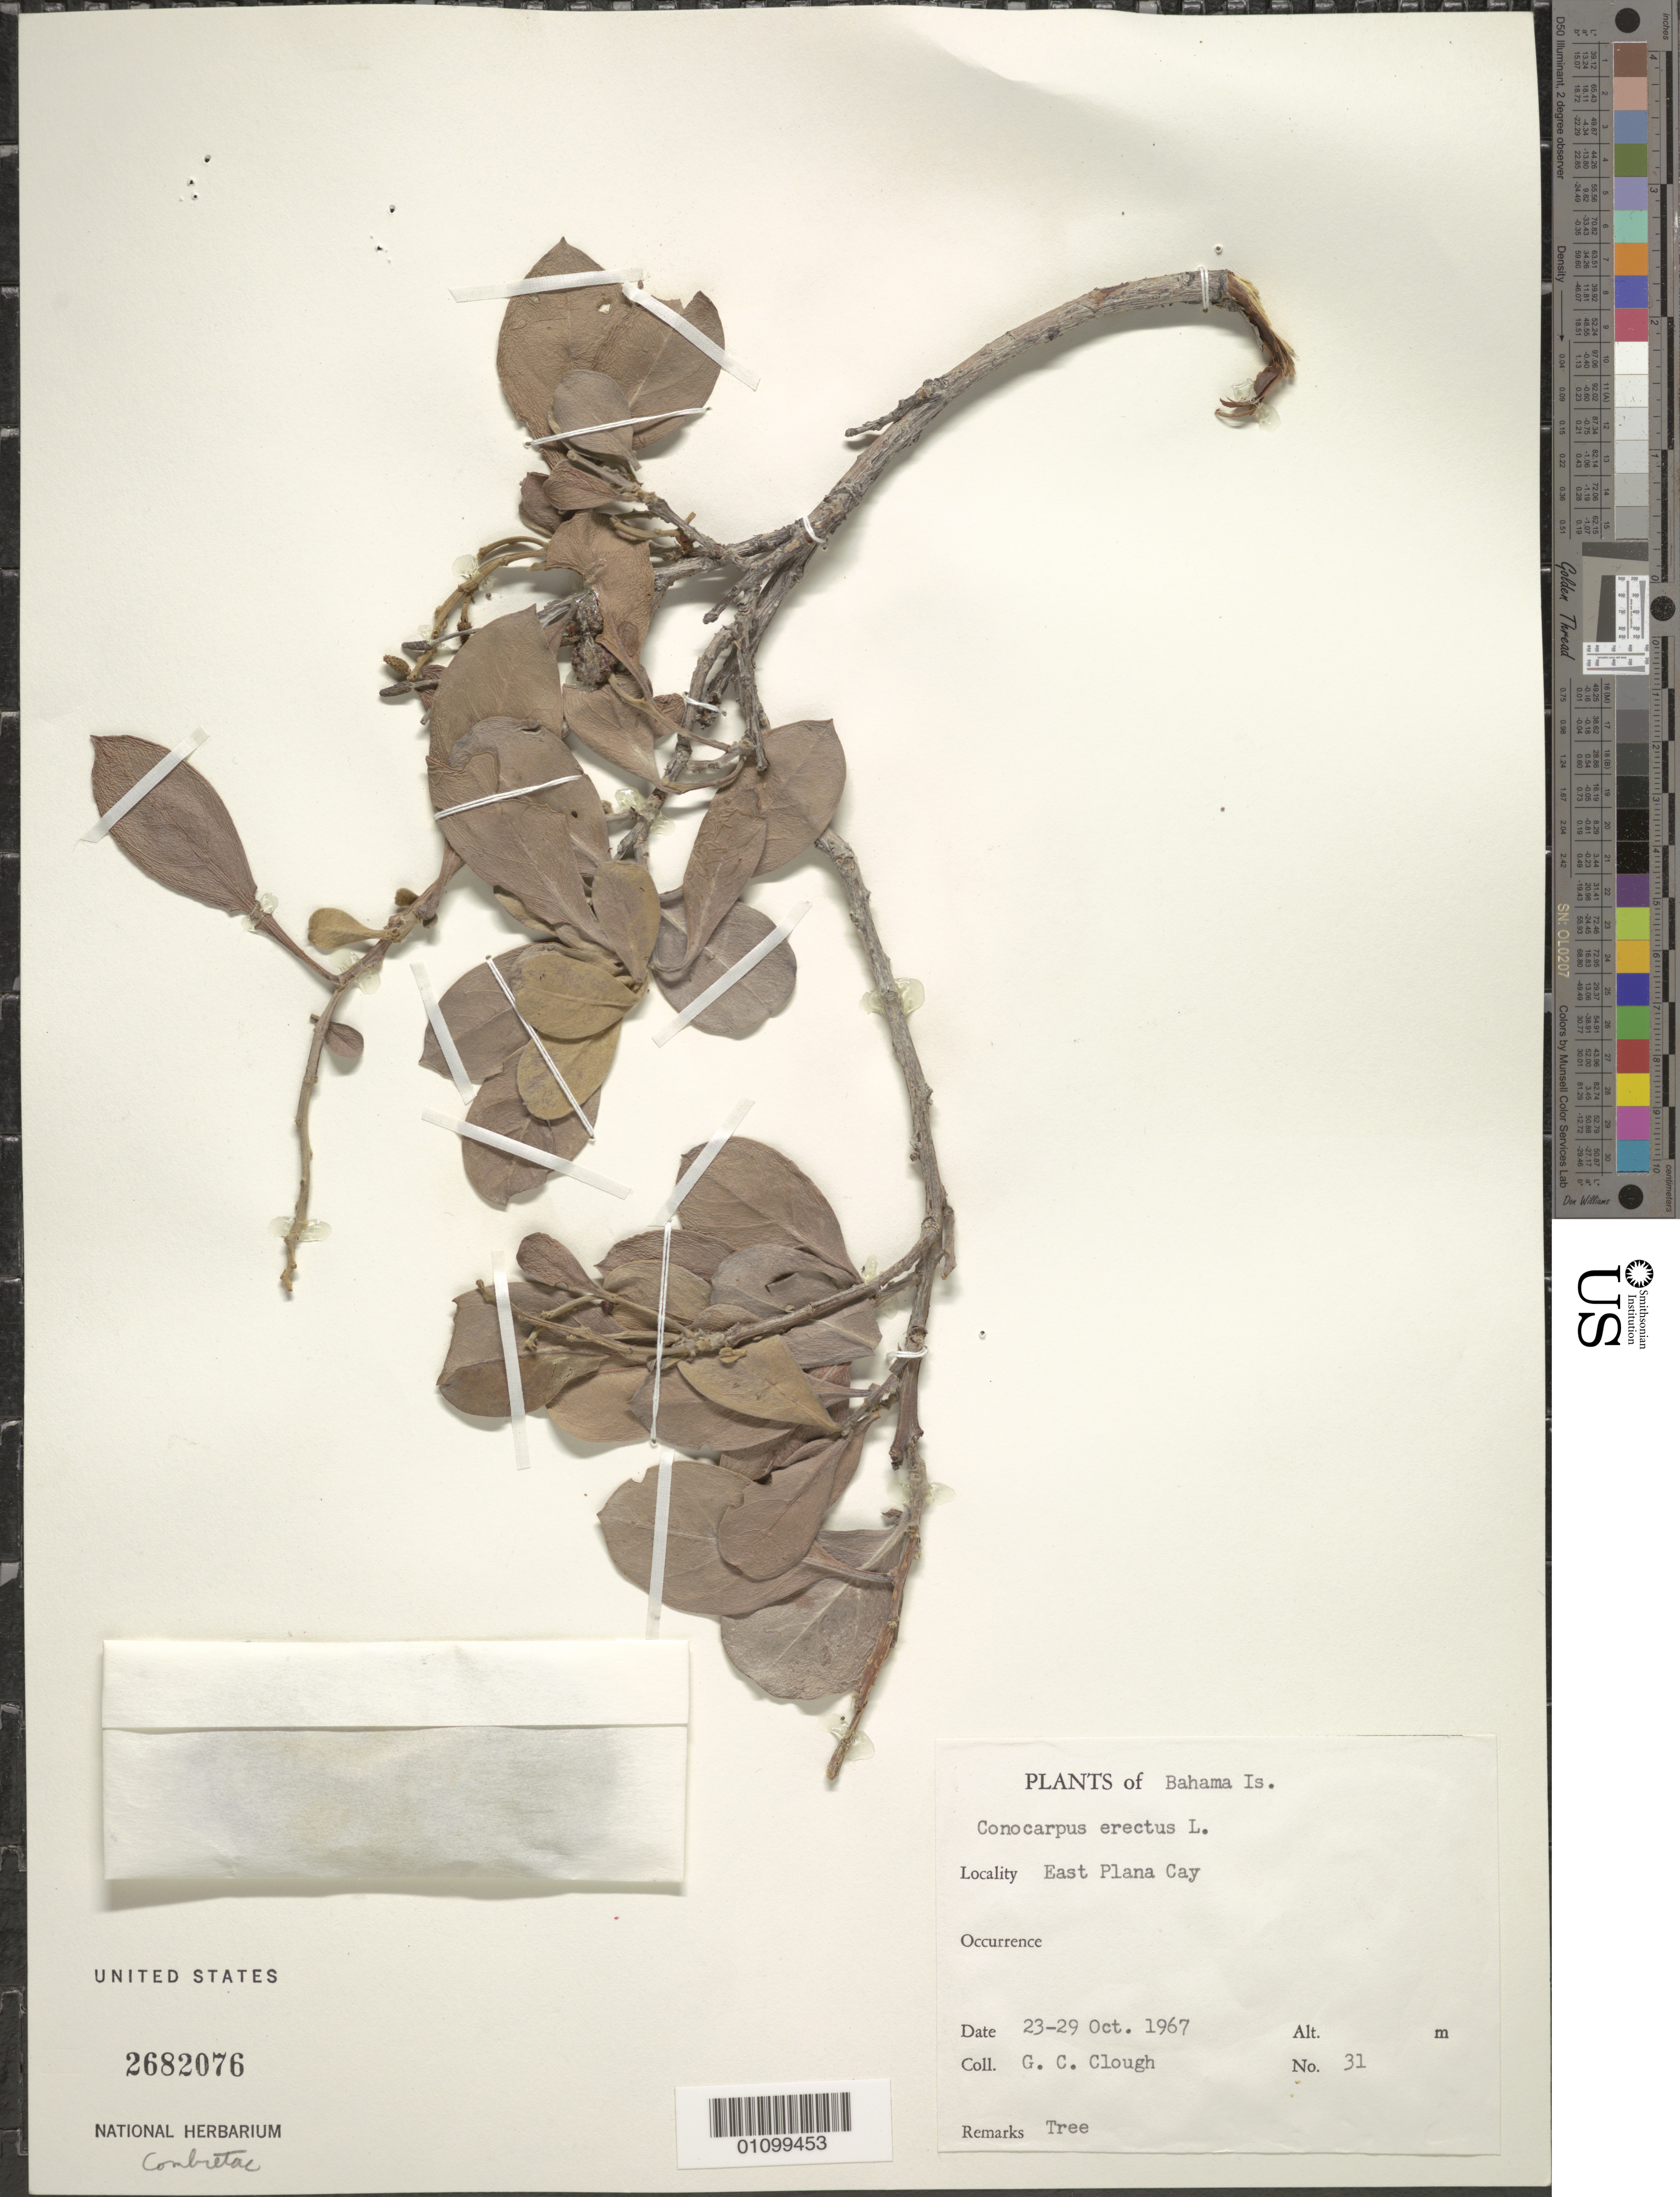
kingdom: Plantae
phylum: Tracheophyta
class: Magnoliopsida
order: Myrtales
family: Combretaceae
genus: Conocarpus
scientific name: Conocarpus erectus var. erectus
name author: L.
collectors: G. Clough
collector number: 31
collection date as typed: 23 Oct 1967 to 29 Oct 1967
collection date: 1967-10-23/1967-10-29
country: Bahamas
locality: East Plana Cay.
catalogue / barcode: US 2682076